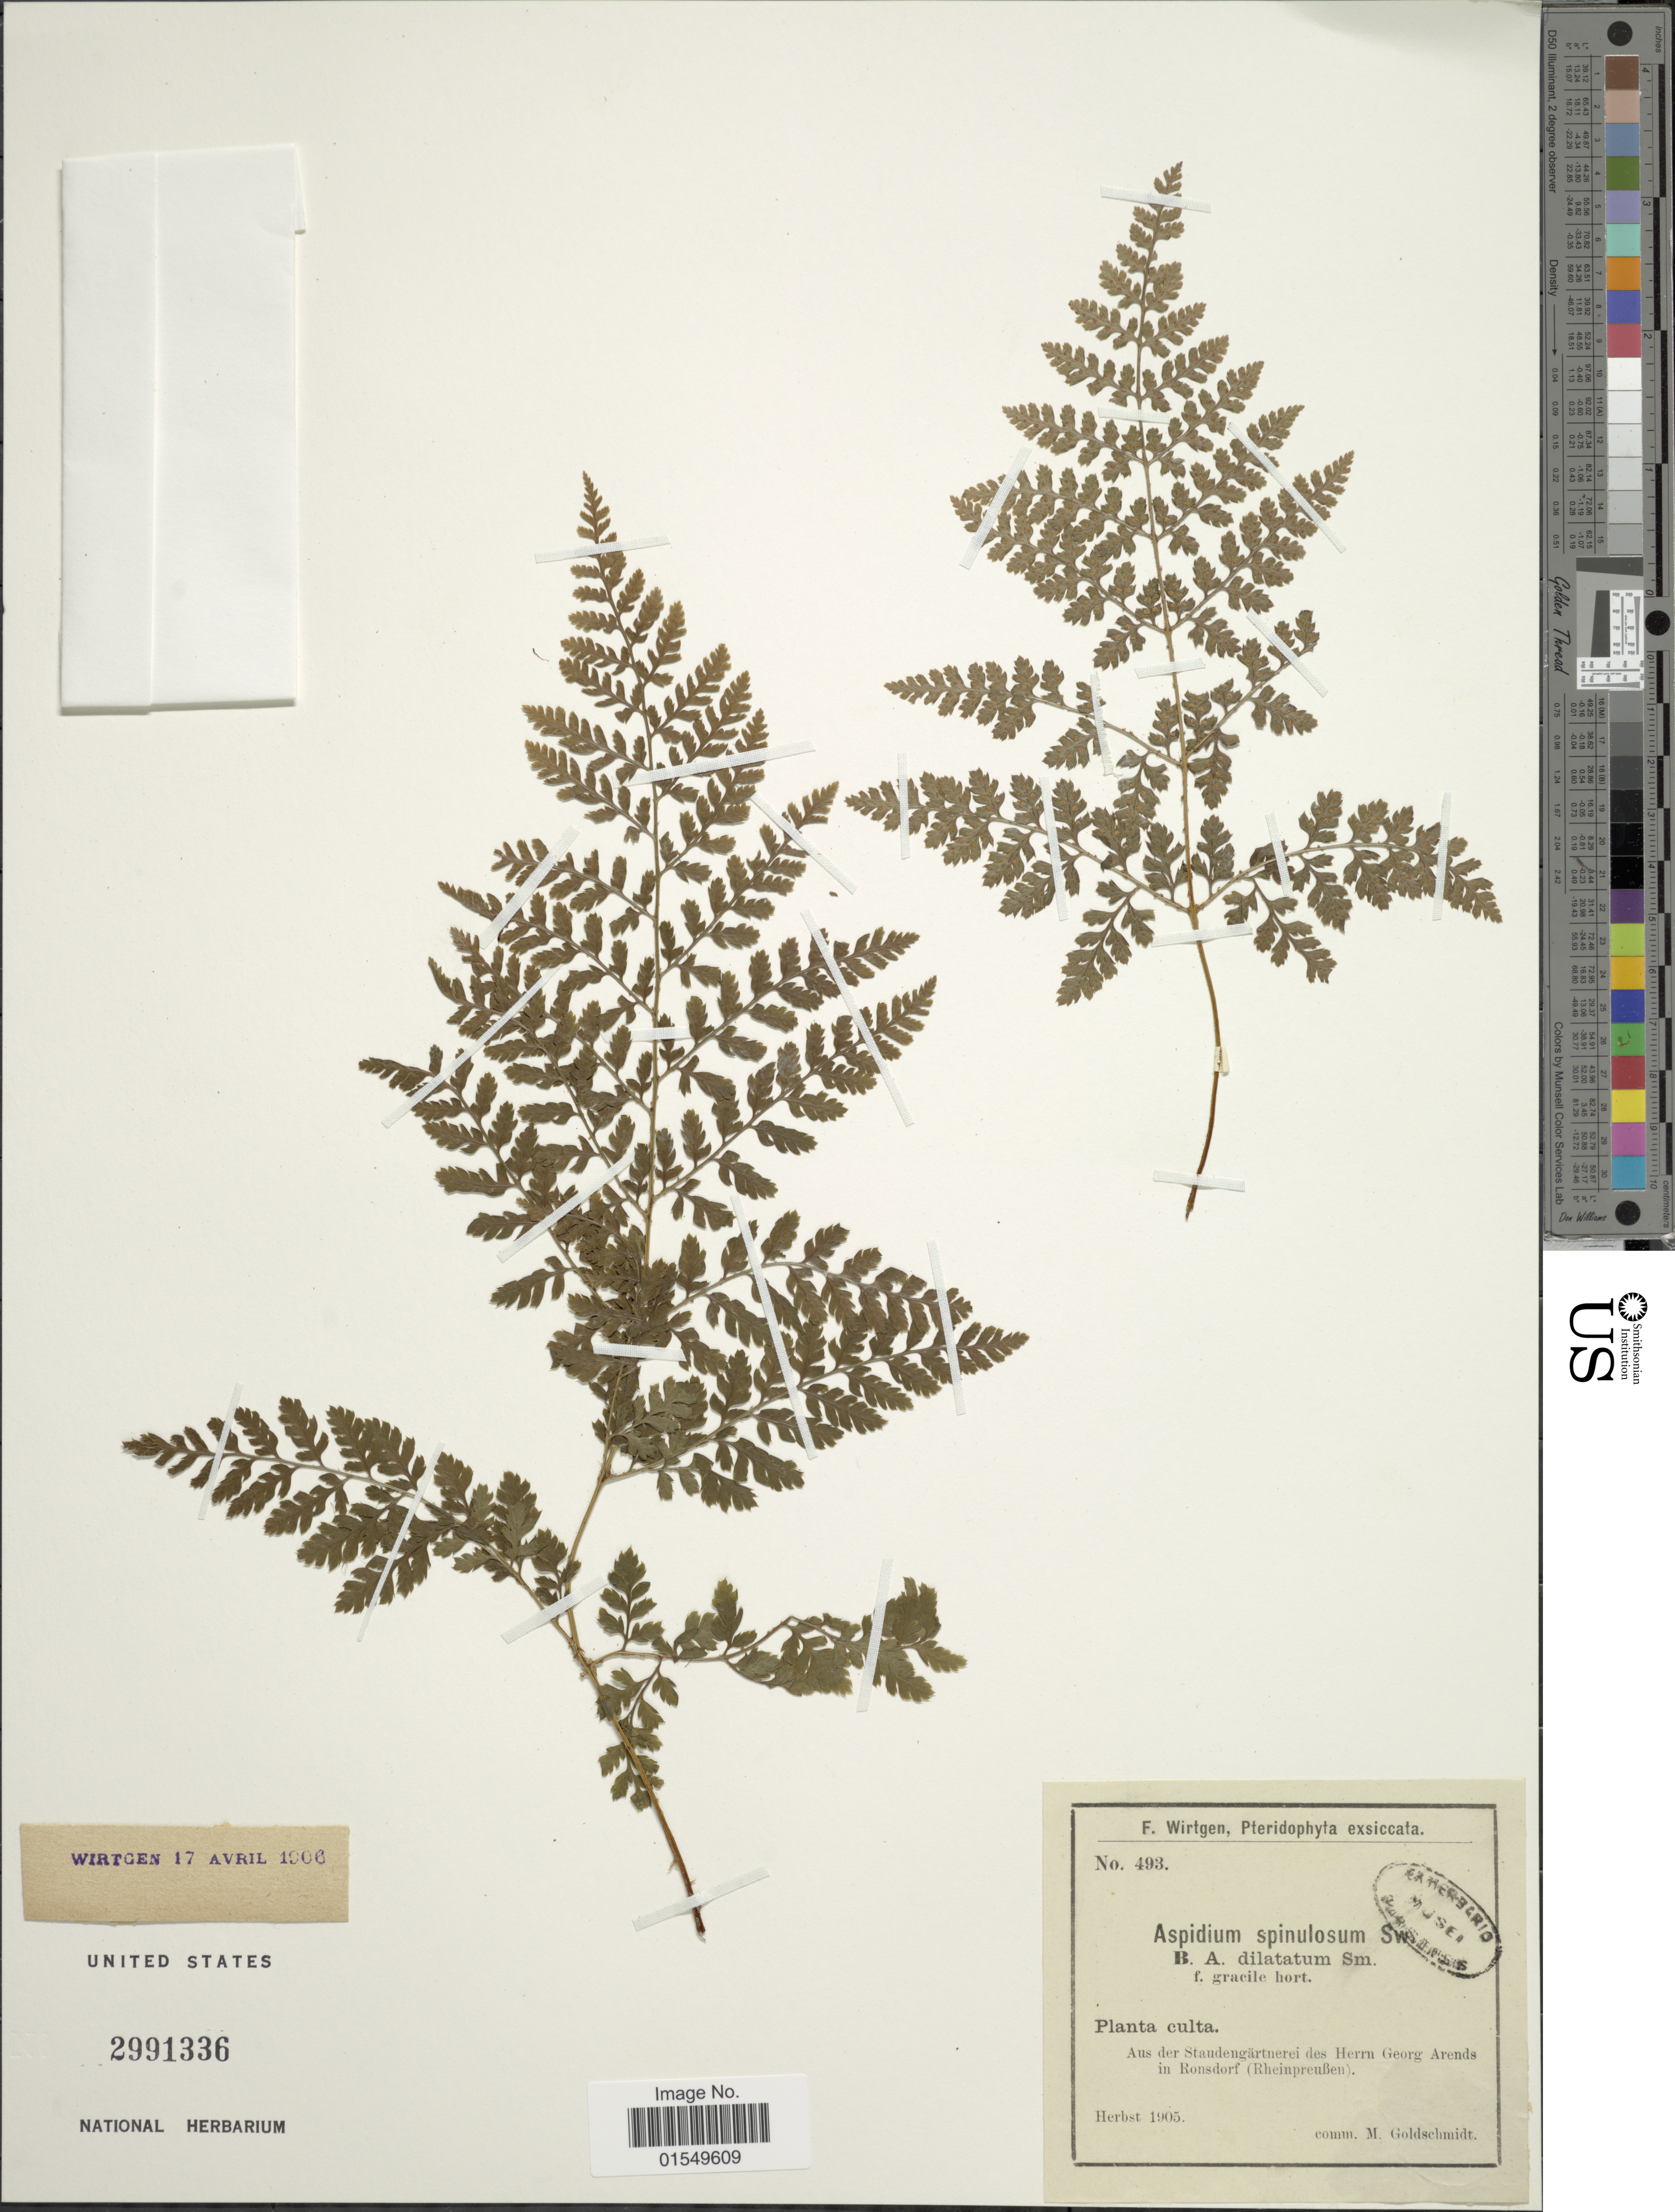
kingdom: Plantae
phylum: Tracheophyta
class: Polypodiopsida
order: Polypodiales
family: Dryopteridaceae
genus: Dryopteris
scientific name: Dryopteris carthusiana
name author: (Villars) H.P. Fuchs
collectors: F. Wirtgen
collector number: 493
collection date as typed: Herbst 1905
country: Germany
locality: Aus der Staudengartnerei des Herrn Georg Arends in Ronsdorf (Rheinpreuben)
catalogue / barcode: US 2991336